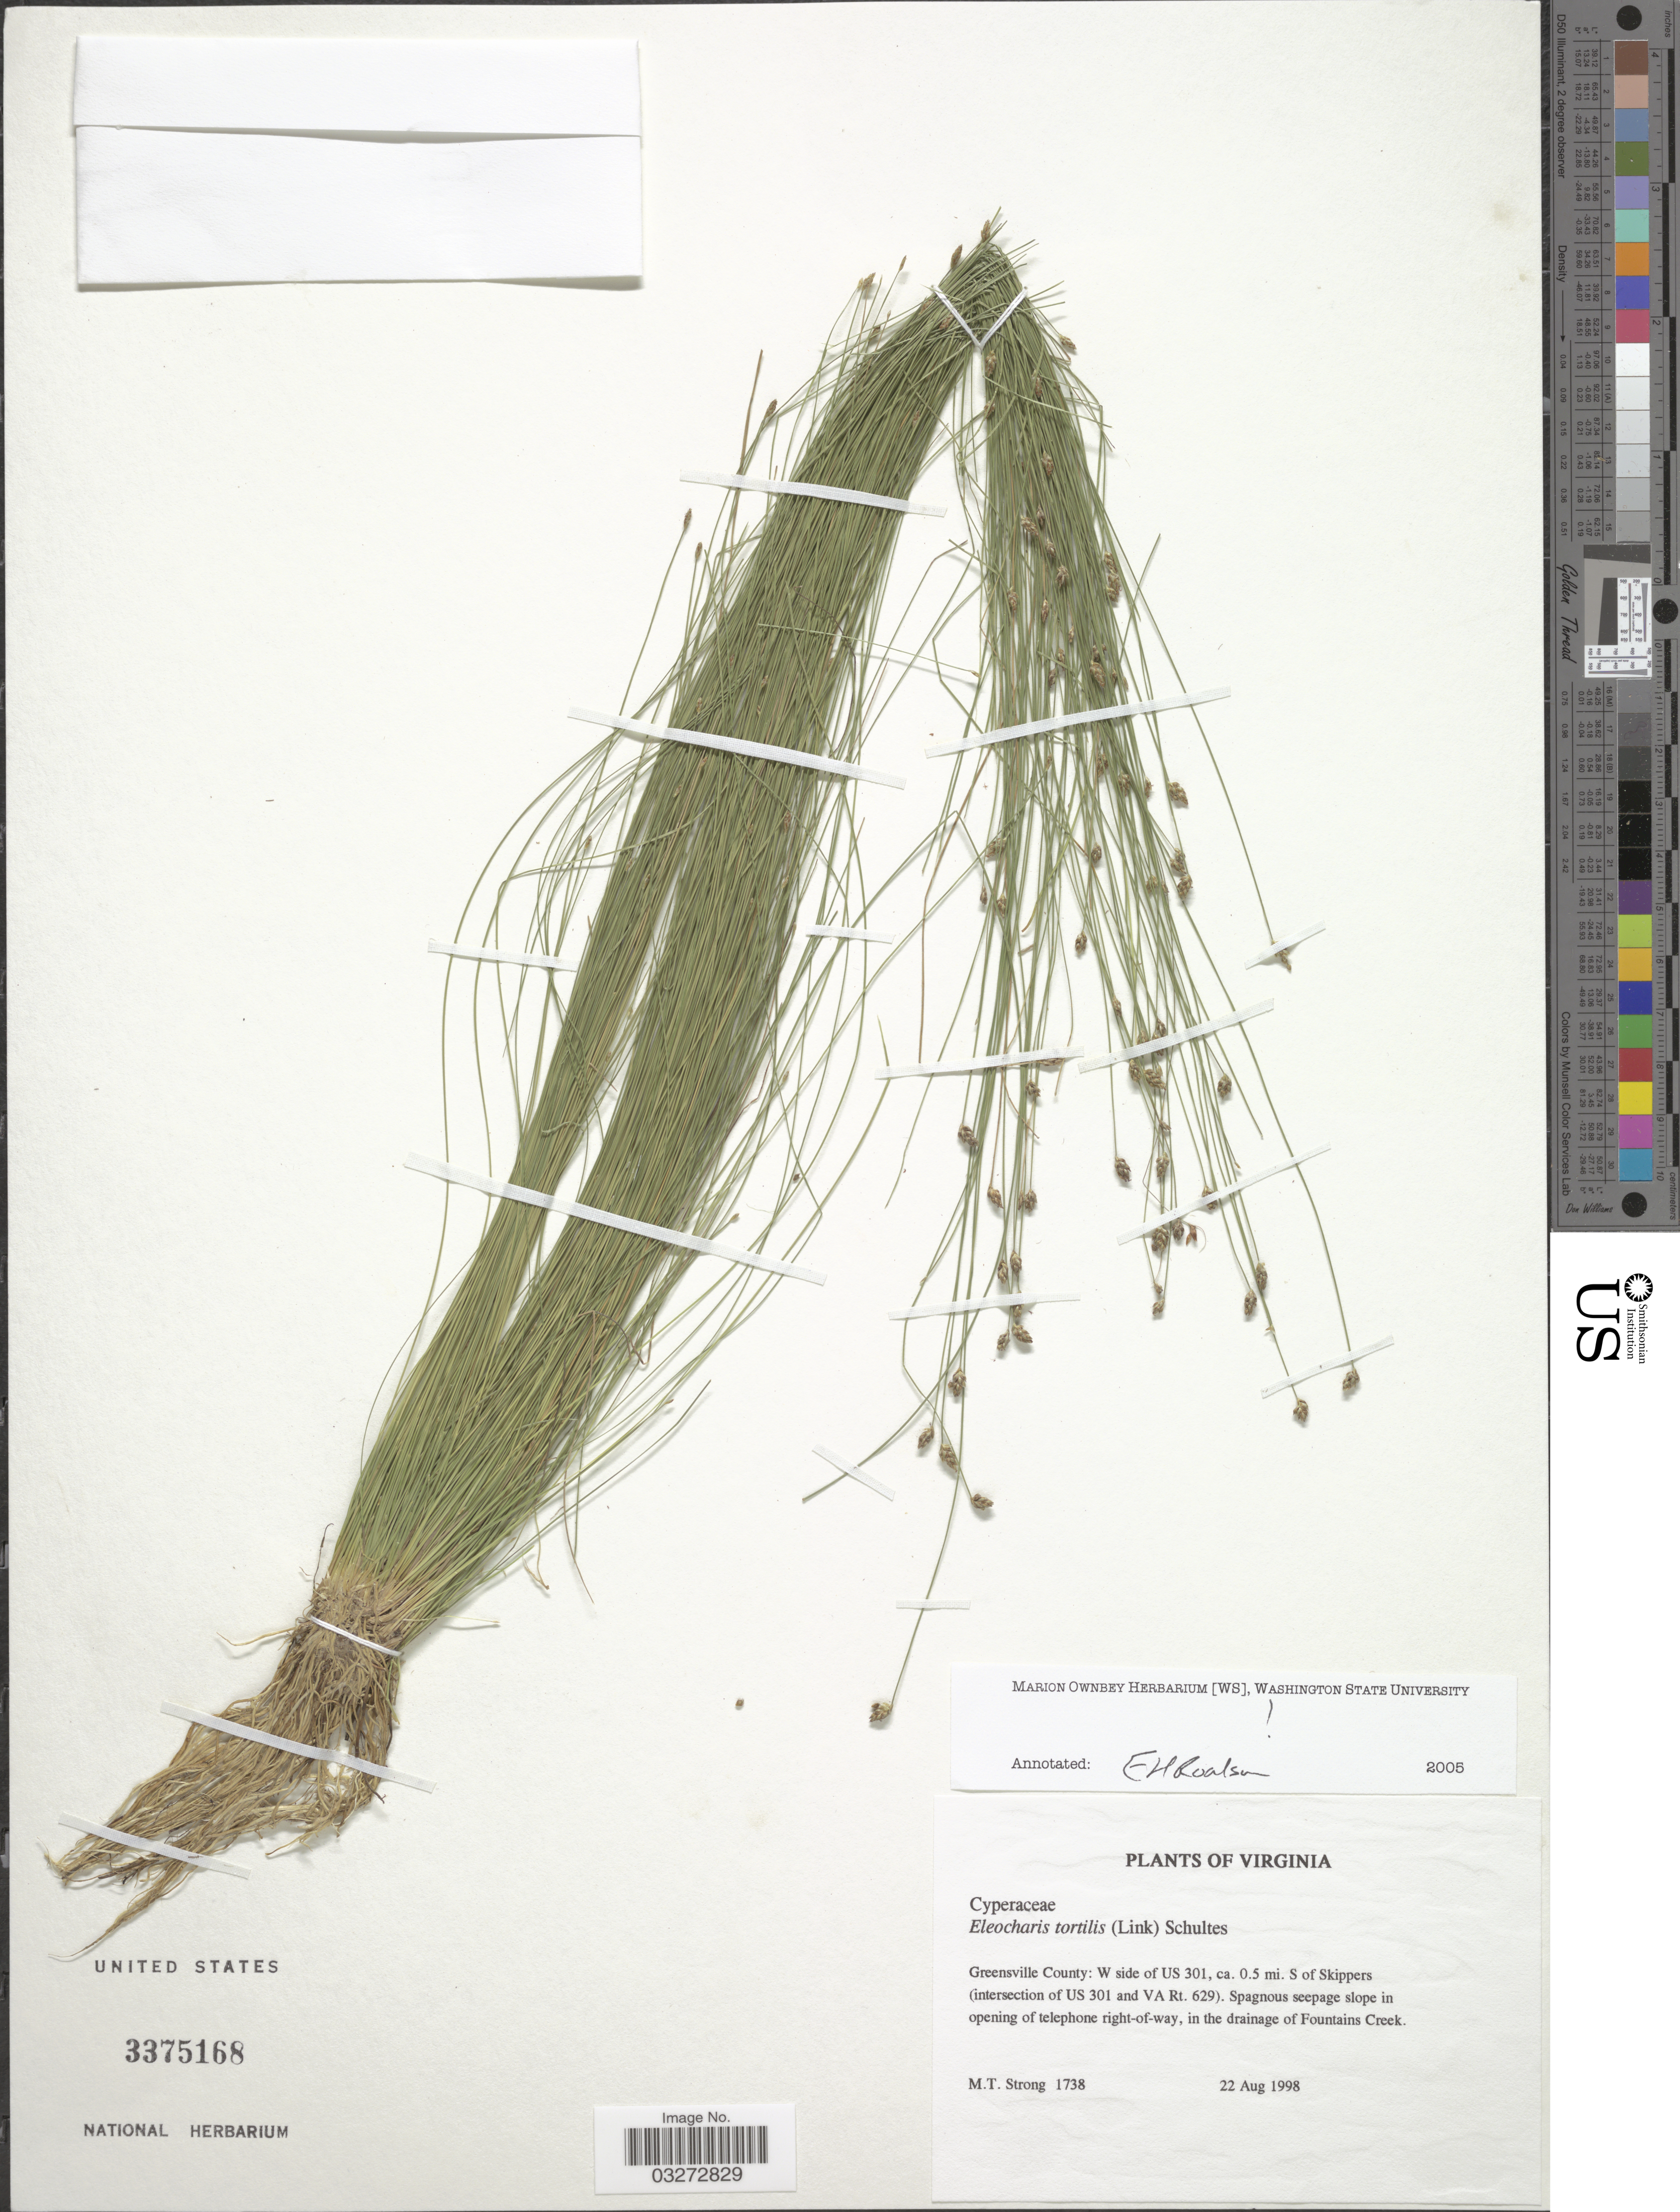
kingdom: Plantae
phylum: Tracheophyta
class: Liliopsida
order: Poales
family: Cyperaceae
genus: Eleocharis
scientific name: Eleocharis tortilis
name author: (Link) Schult.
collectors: M. T. Strong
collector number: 1738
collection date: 1998-08-22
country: United States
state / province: Virginia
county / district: Greensville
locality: Greensville County: W side of US 301, ca. 0.5 mi. S of Skippers (intersection of US 301 and VA Rt. 629). In the drainage of Fountains Creek.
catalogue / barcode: US 3375168